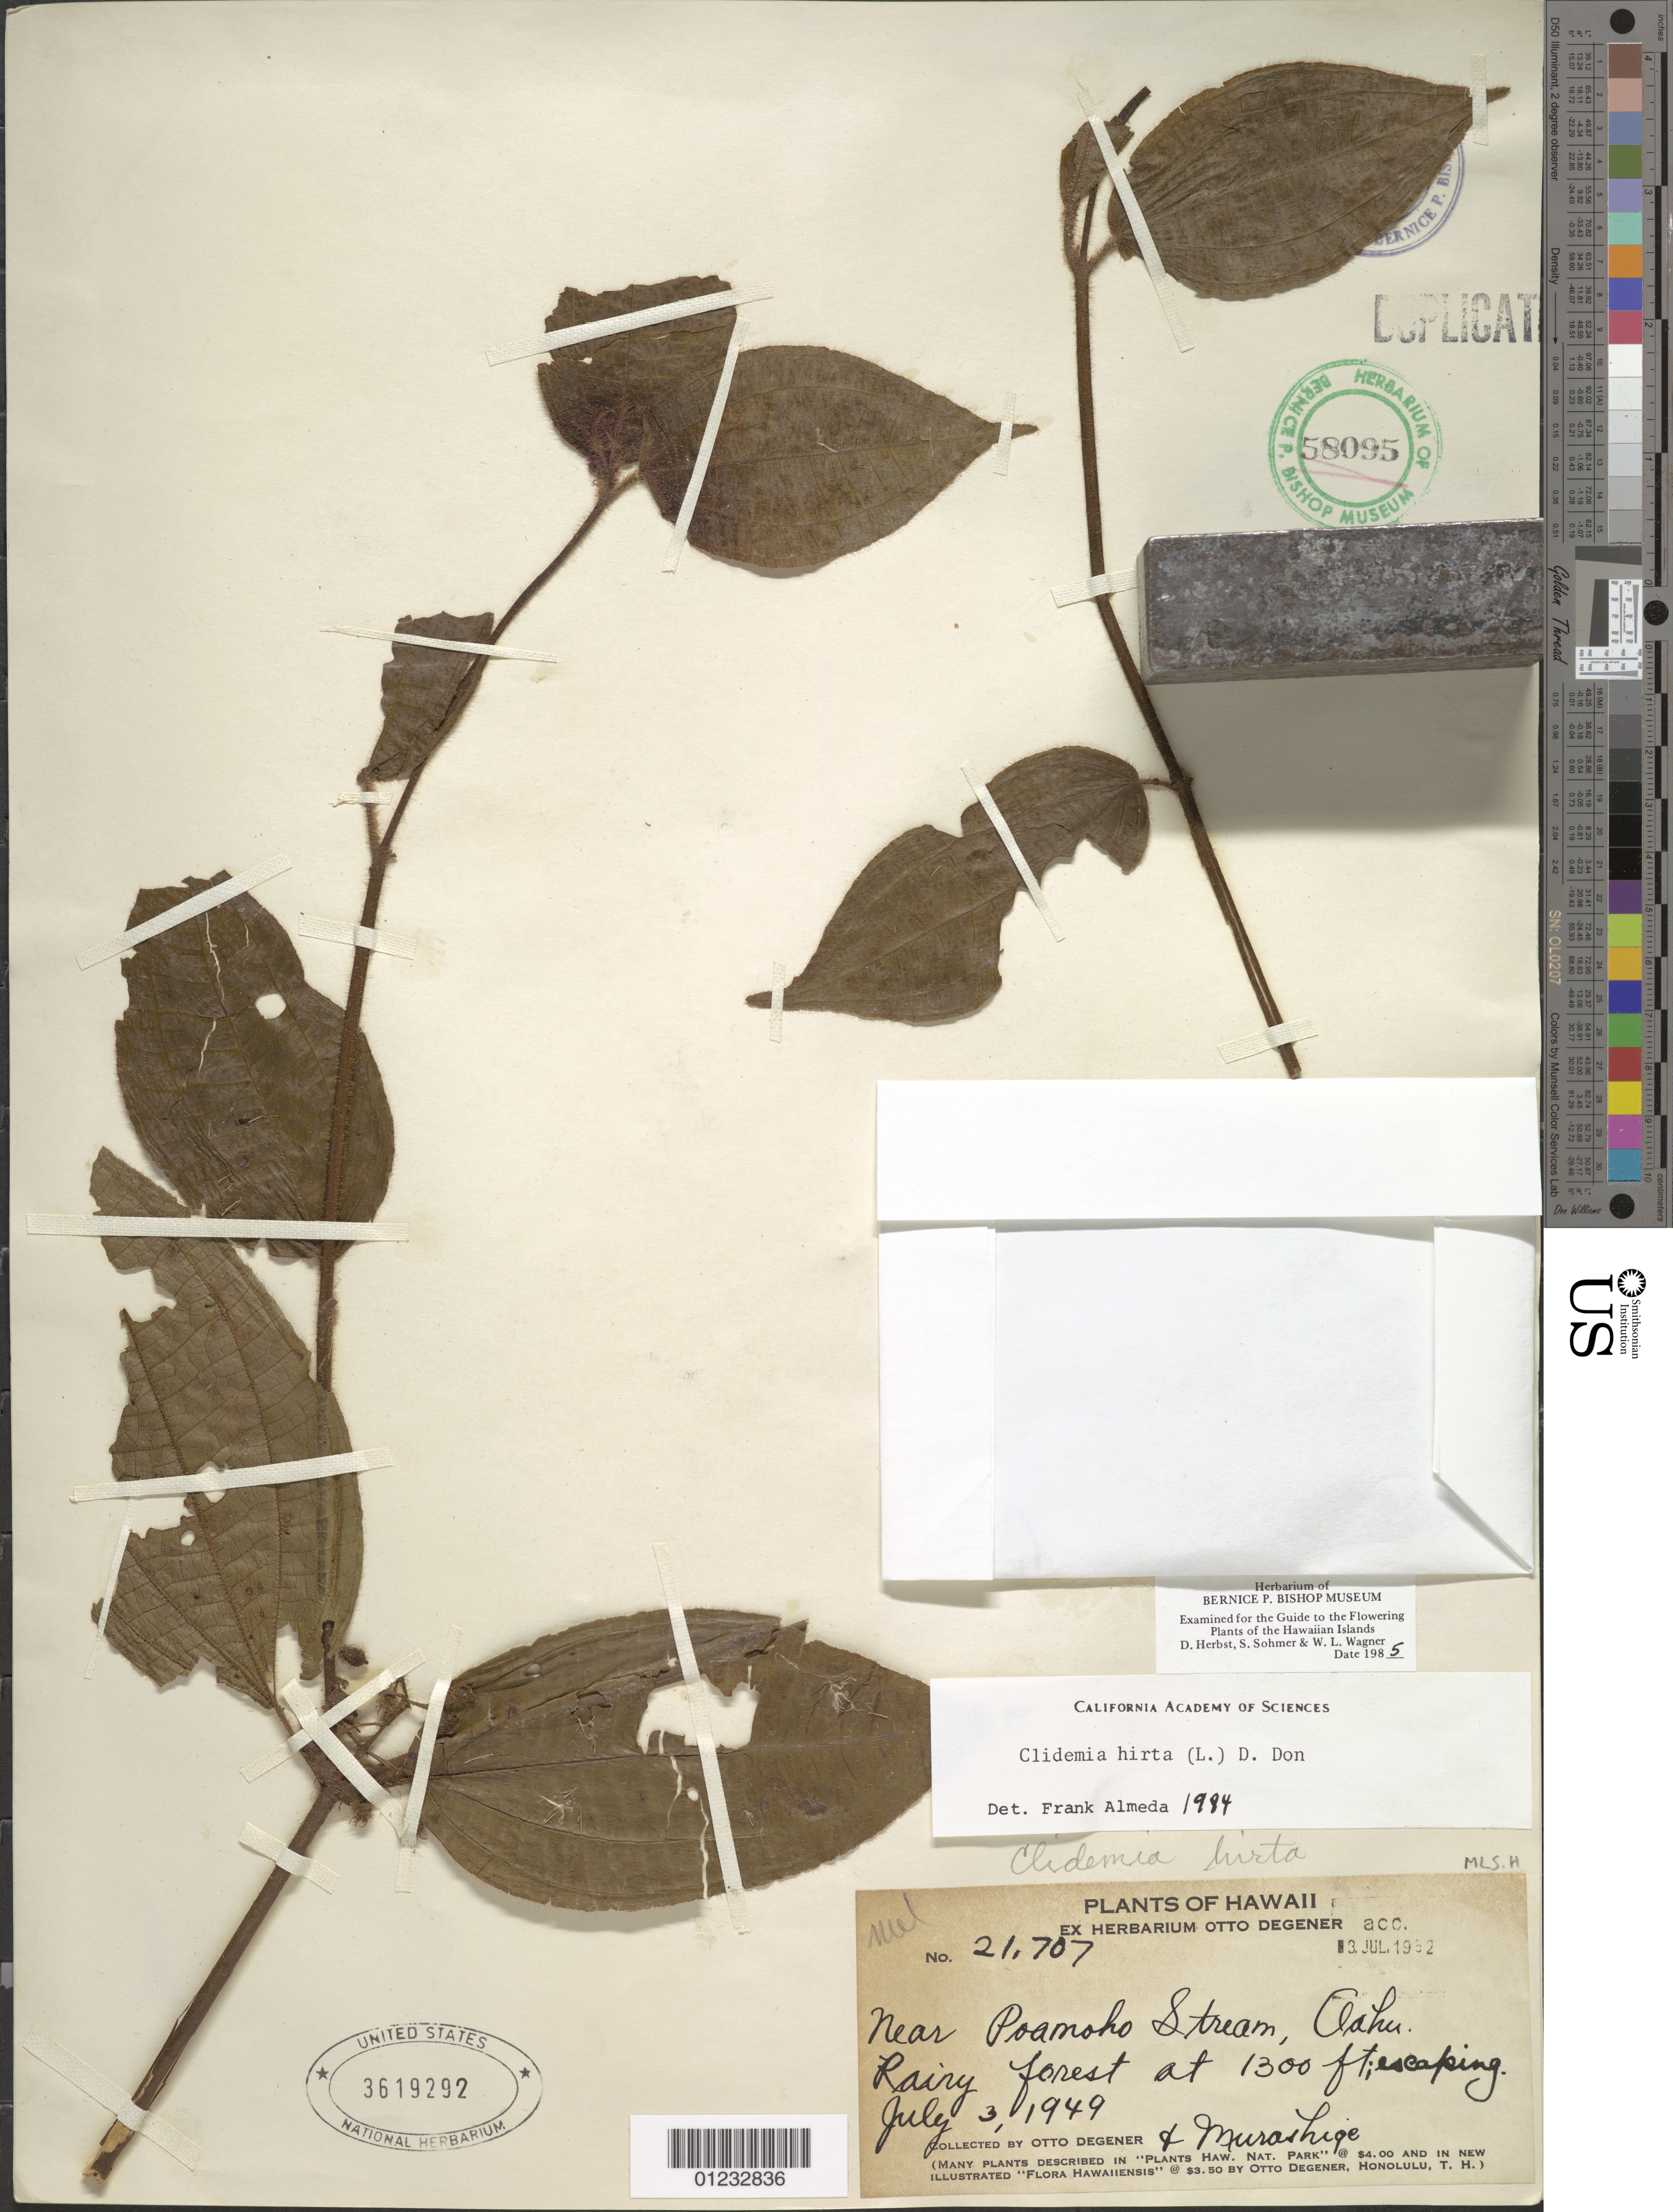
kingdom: Plantae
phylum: Tracheophyta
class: Magnoliopsida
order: Myrtales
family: Melastomataceae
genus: Miconia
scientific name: Miconia crenata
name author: (Vahl) Michelang.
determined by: Wagner, W. L., (BOT), Smithsonian Institution - National Museum of Natural History (UNITED STATES)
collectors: O. Degener & T. Murashige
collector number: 21707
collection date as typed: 3 Jul 1949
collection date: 1949-07-03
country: United States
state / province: Hawaii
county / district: Honolulu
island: Oahu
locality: Near Poamoho Stream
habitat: Rainy forest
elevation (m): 396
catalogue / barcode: US 3619292